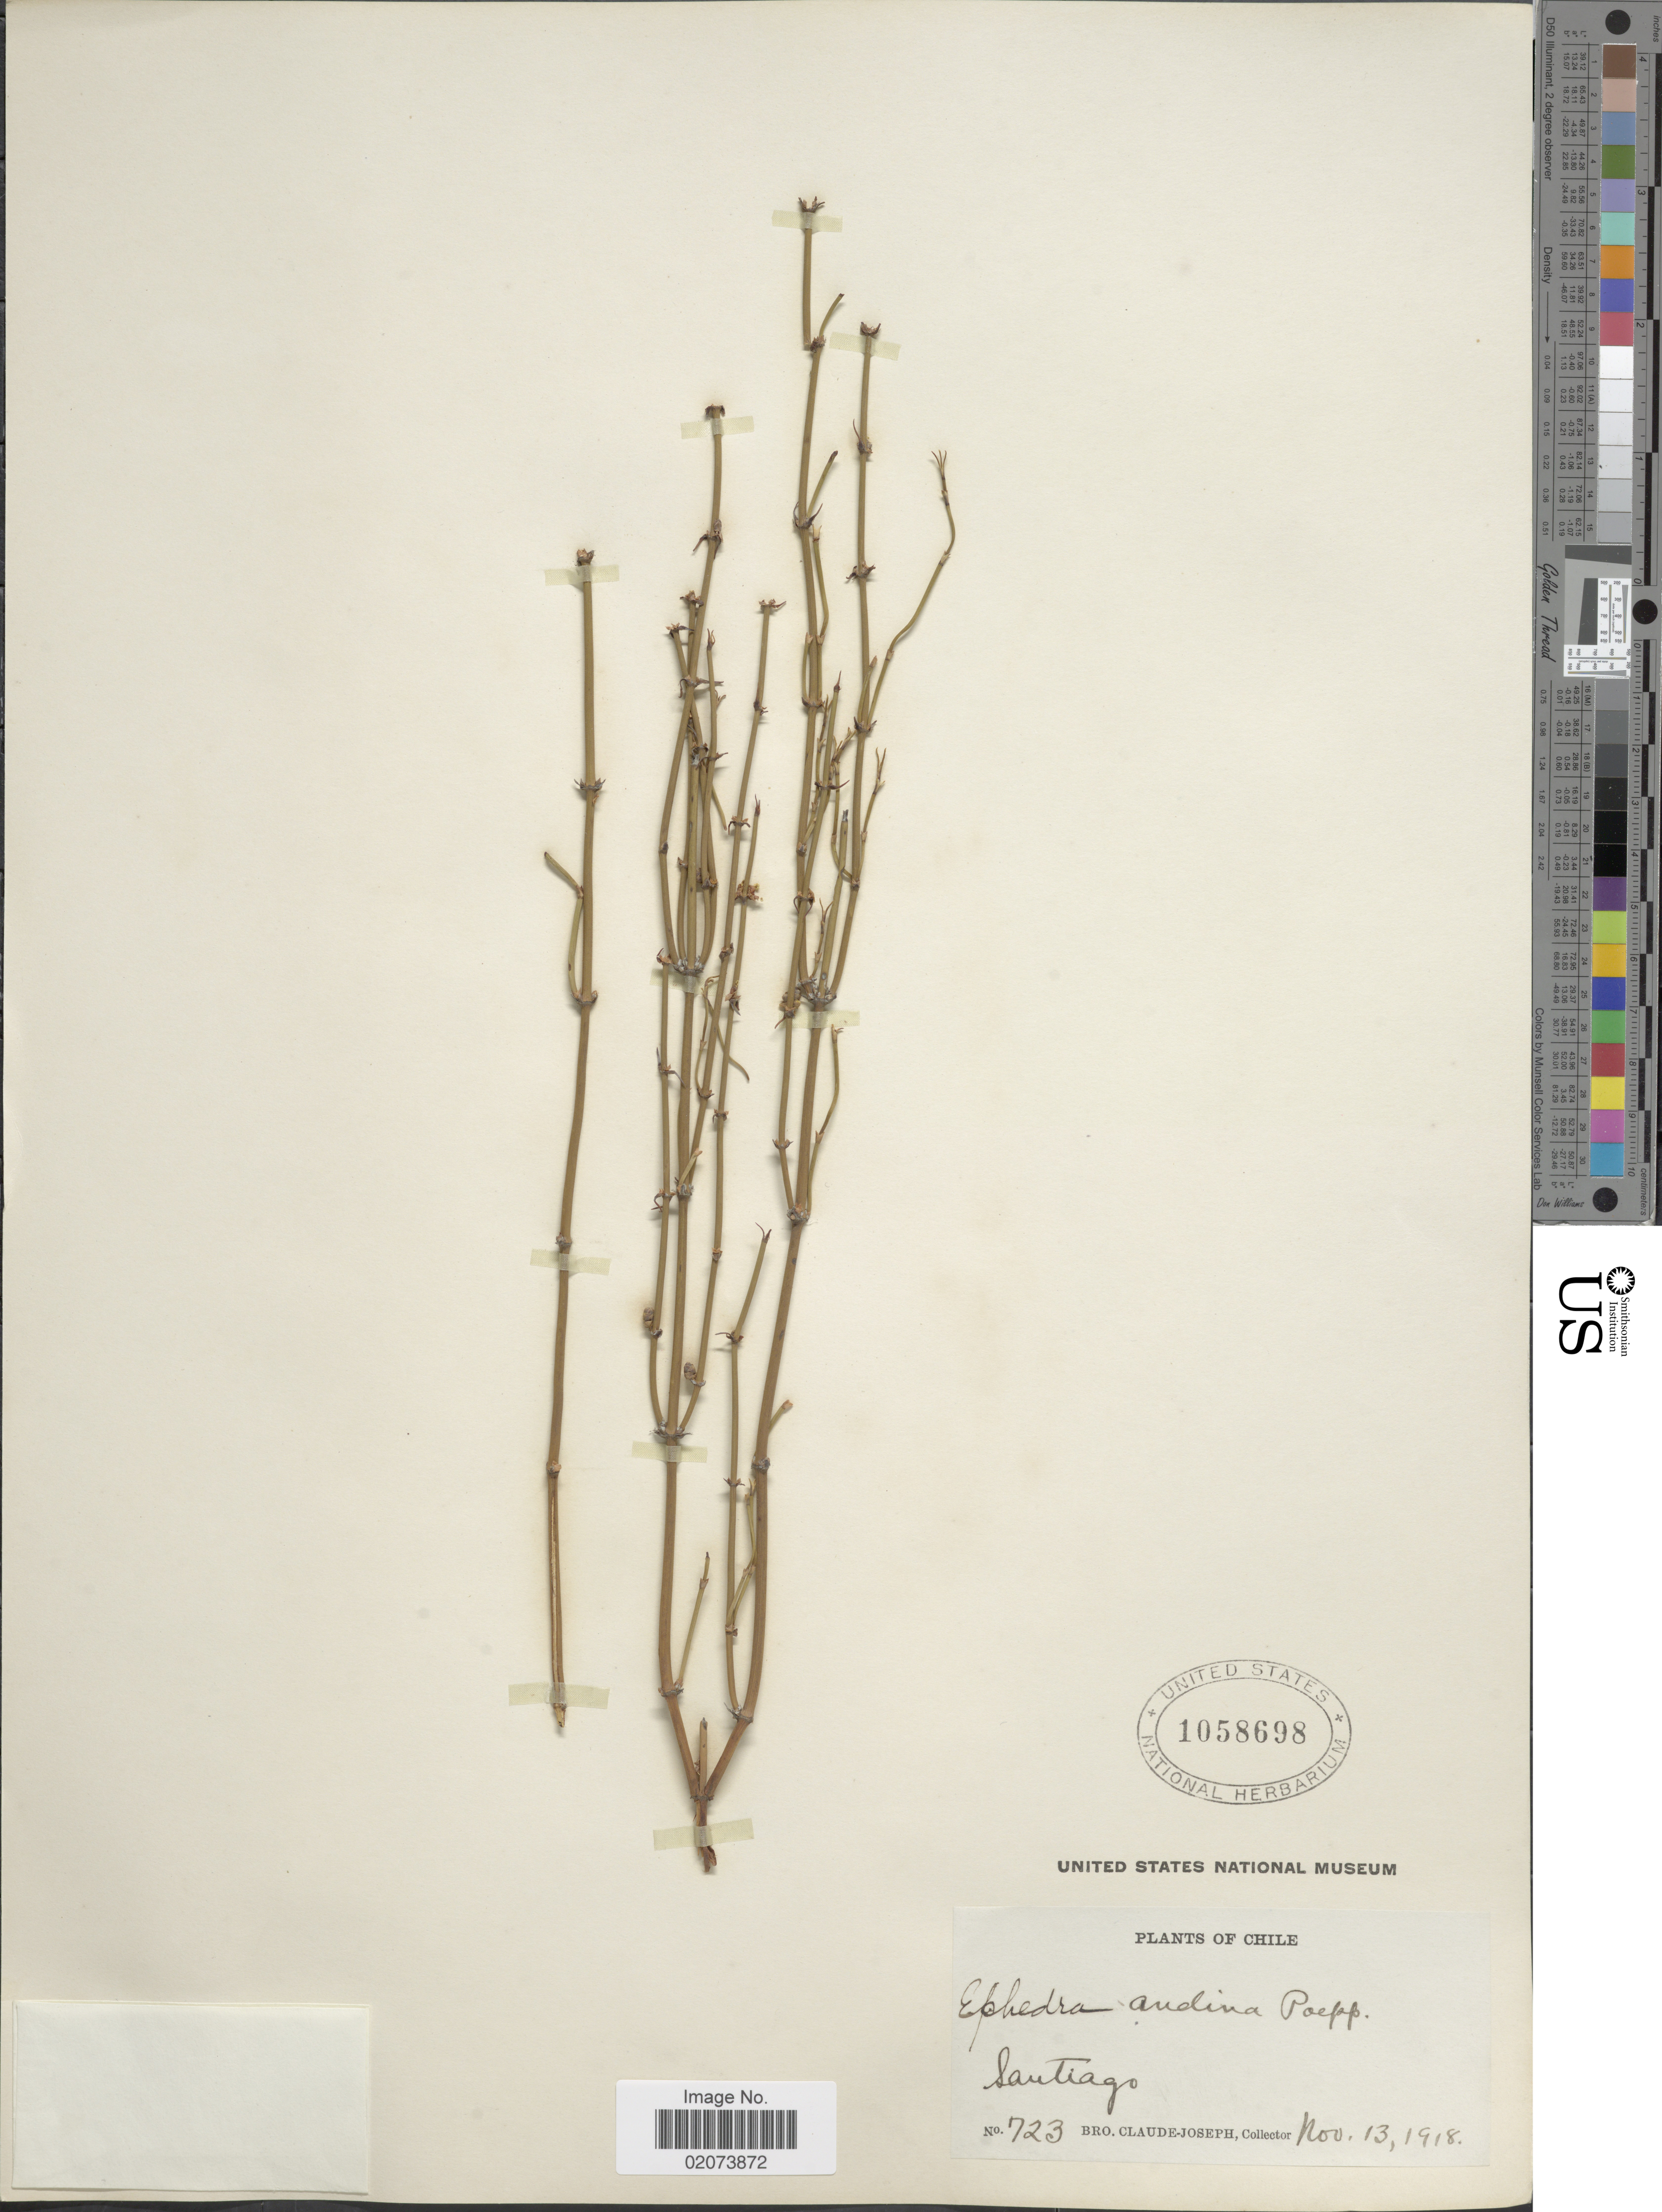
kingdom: Plantae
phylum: Tracheophyta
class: Gnetopsida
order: Ephedrales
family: Ephedraceae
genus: Ephedra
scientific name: Ephedra americana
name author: Humb. & Bonpl. ex Willd.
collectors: Bro. Claude-Joseph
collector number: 723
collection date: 1918-11-13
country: Chile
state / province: Región Metropolitana (RM)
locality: Santiago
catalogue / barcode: US 1058698